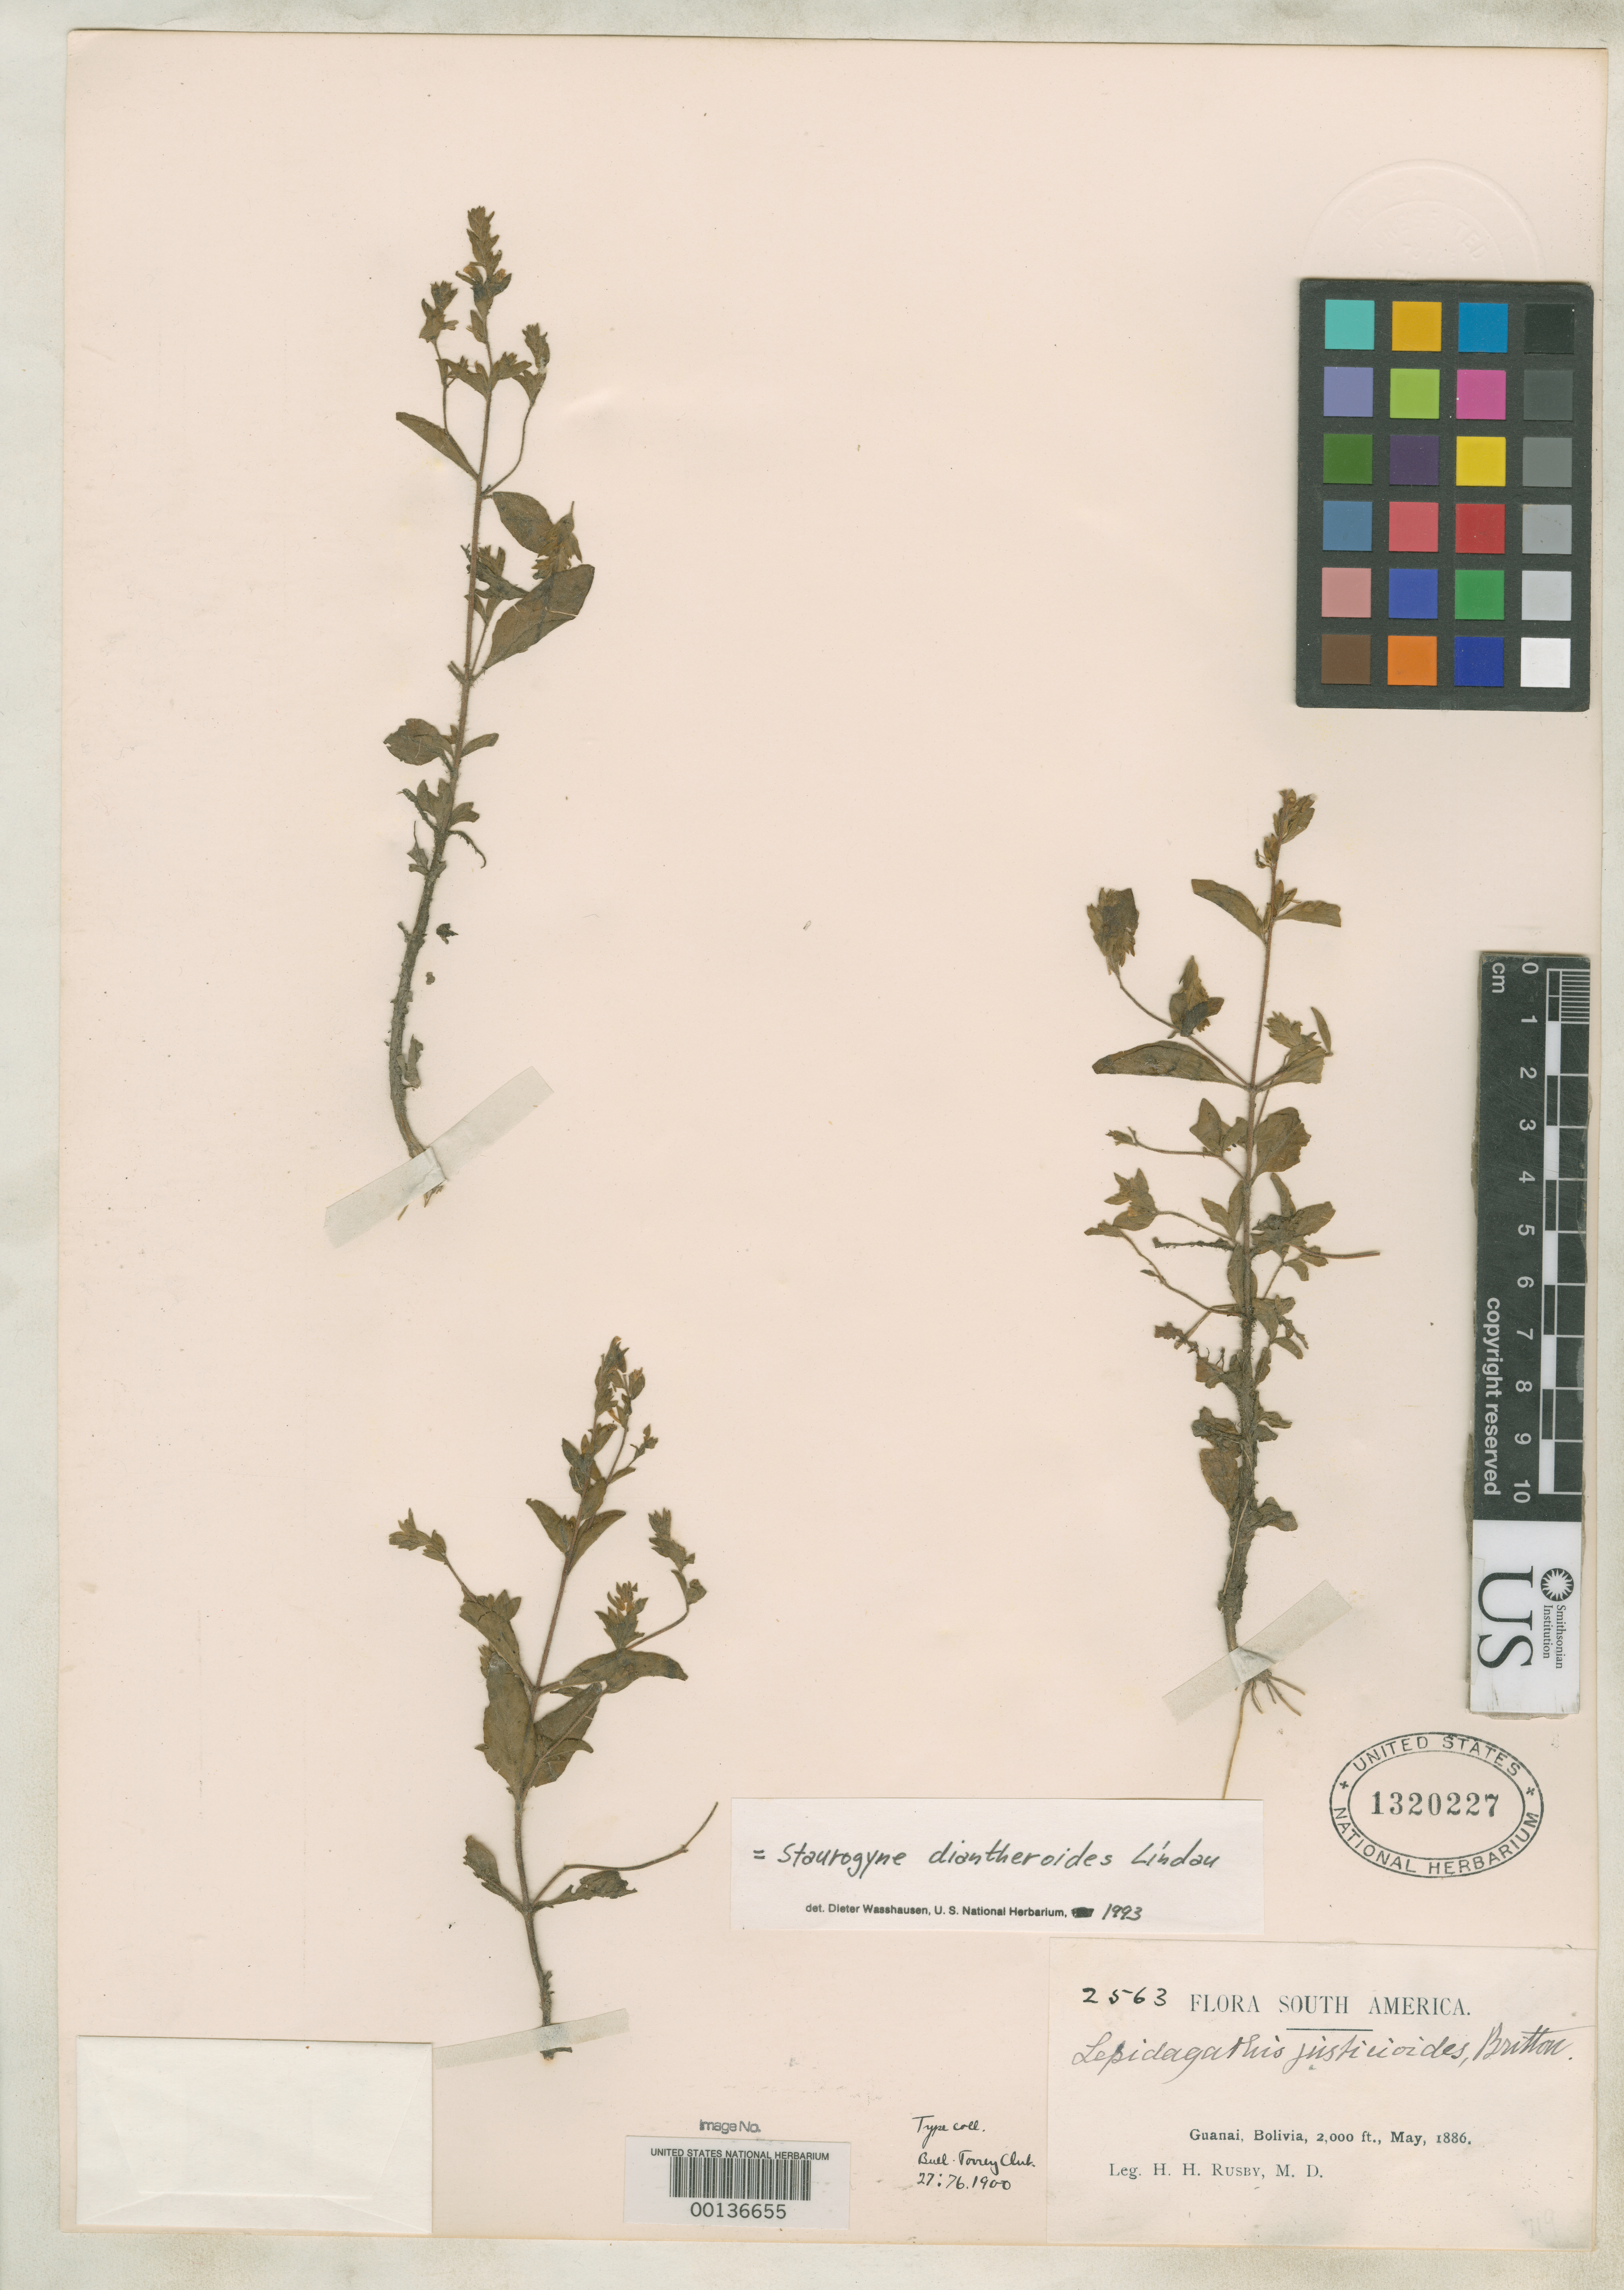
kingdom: Plantae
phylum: Tracheophyta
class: Magnoliopsida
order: Lamiales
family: Acanthaceae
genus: Lepidagathis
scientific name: Lepidagathis justicioides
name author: Britton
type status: Isotype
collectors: H. H. Rusby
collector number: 2563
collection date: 1886-05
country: Bolivia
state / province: La Páz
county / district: Larecaja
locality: Guanay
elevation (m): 610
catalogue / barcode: US 1320227